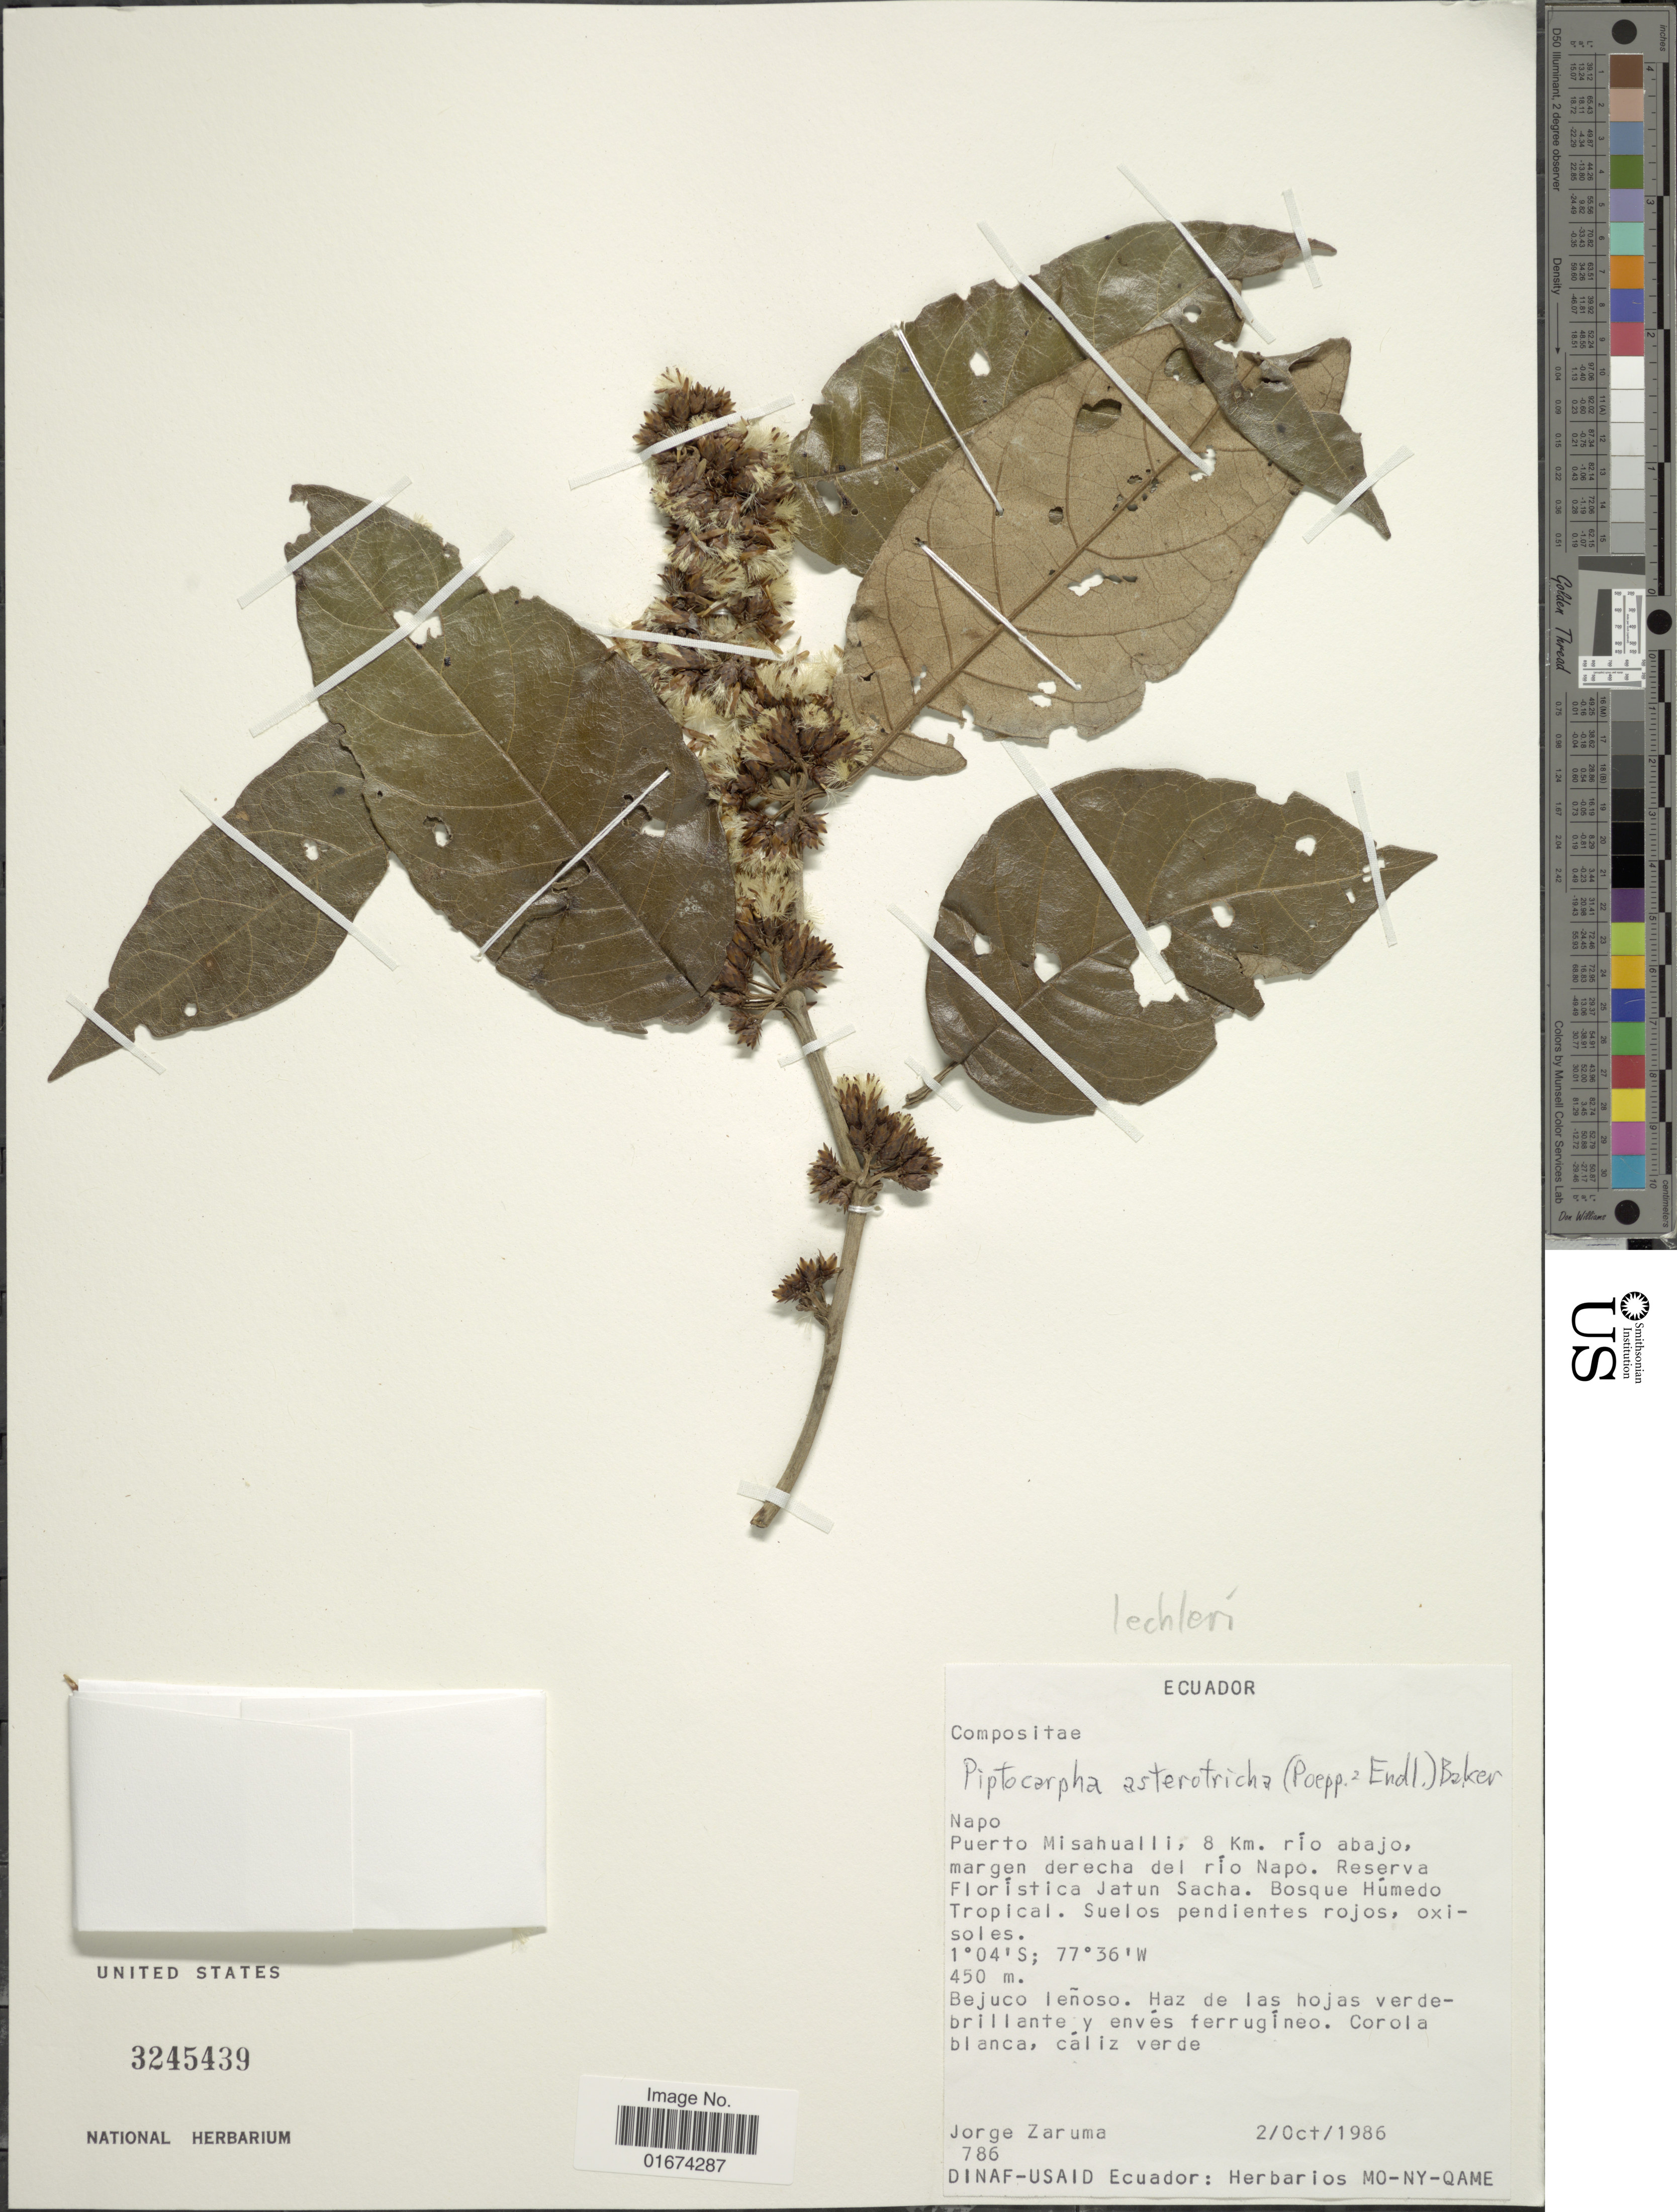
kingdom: Plantae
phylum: Tracheophyta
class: Magnoliopsida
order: Asterales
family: Asteraceae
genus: Piptocarpha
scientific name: Piptocarpha lechleri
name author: (Sch. Bip.) Baker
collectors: J. Zaruma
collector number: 786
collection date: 1986-10-02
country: Ecuador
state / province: Napo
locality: Puerto Misahualli, 8 Km río abajo, margen derecha del rio Napo. Reserva Floristica Jatun Sacha. Bosque Húmedo Tropical.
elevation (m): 450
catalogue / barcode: US 3245439